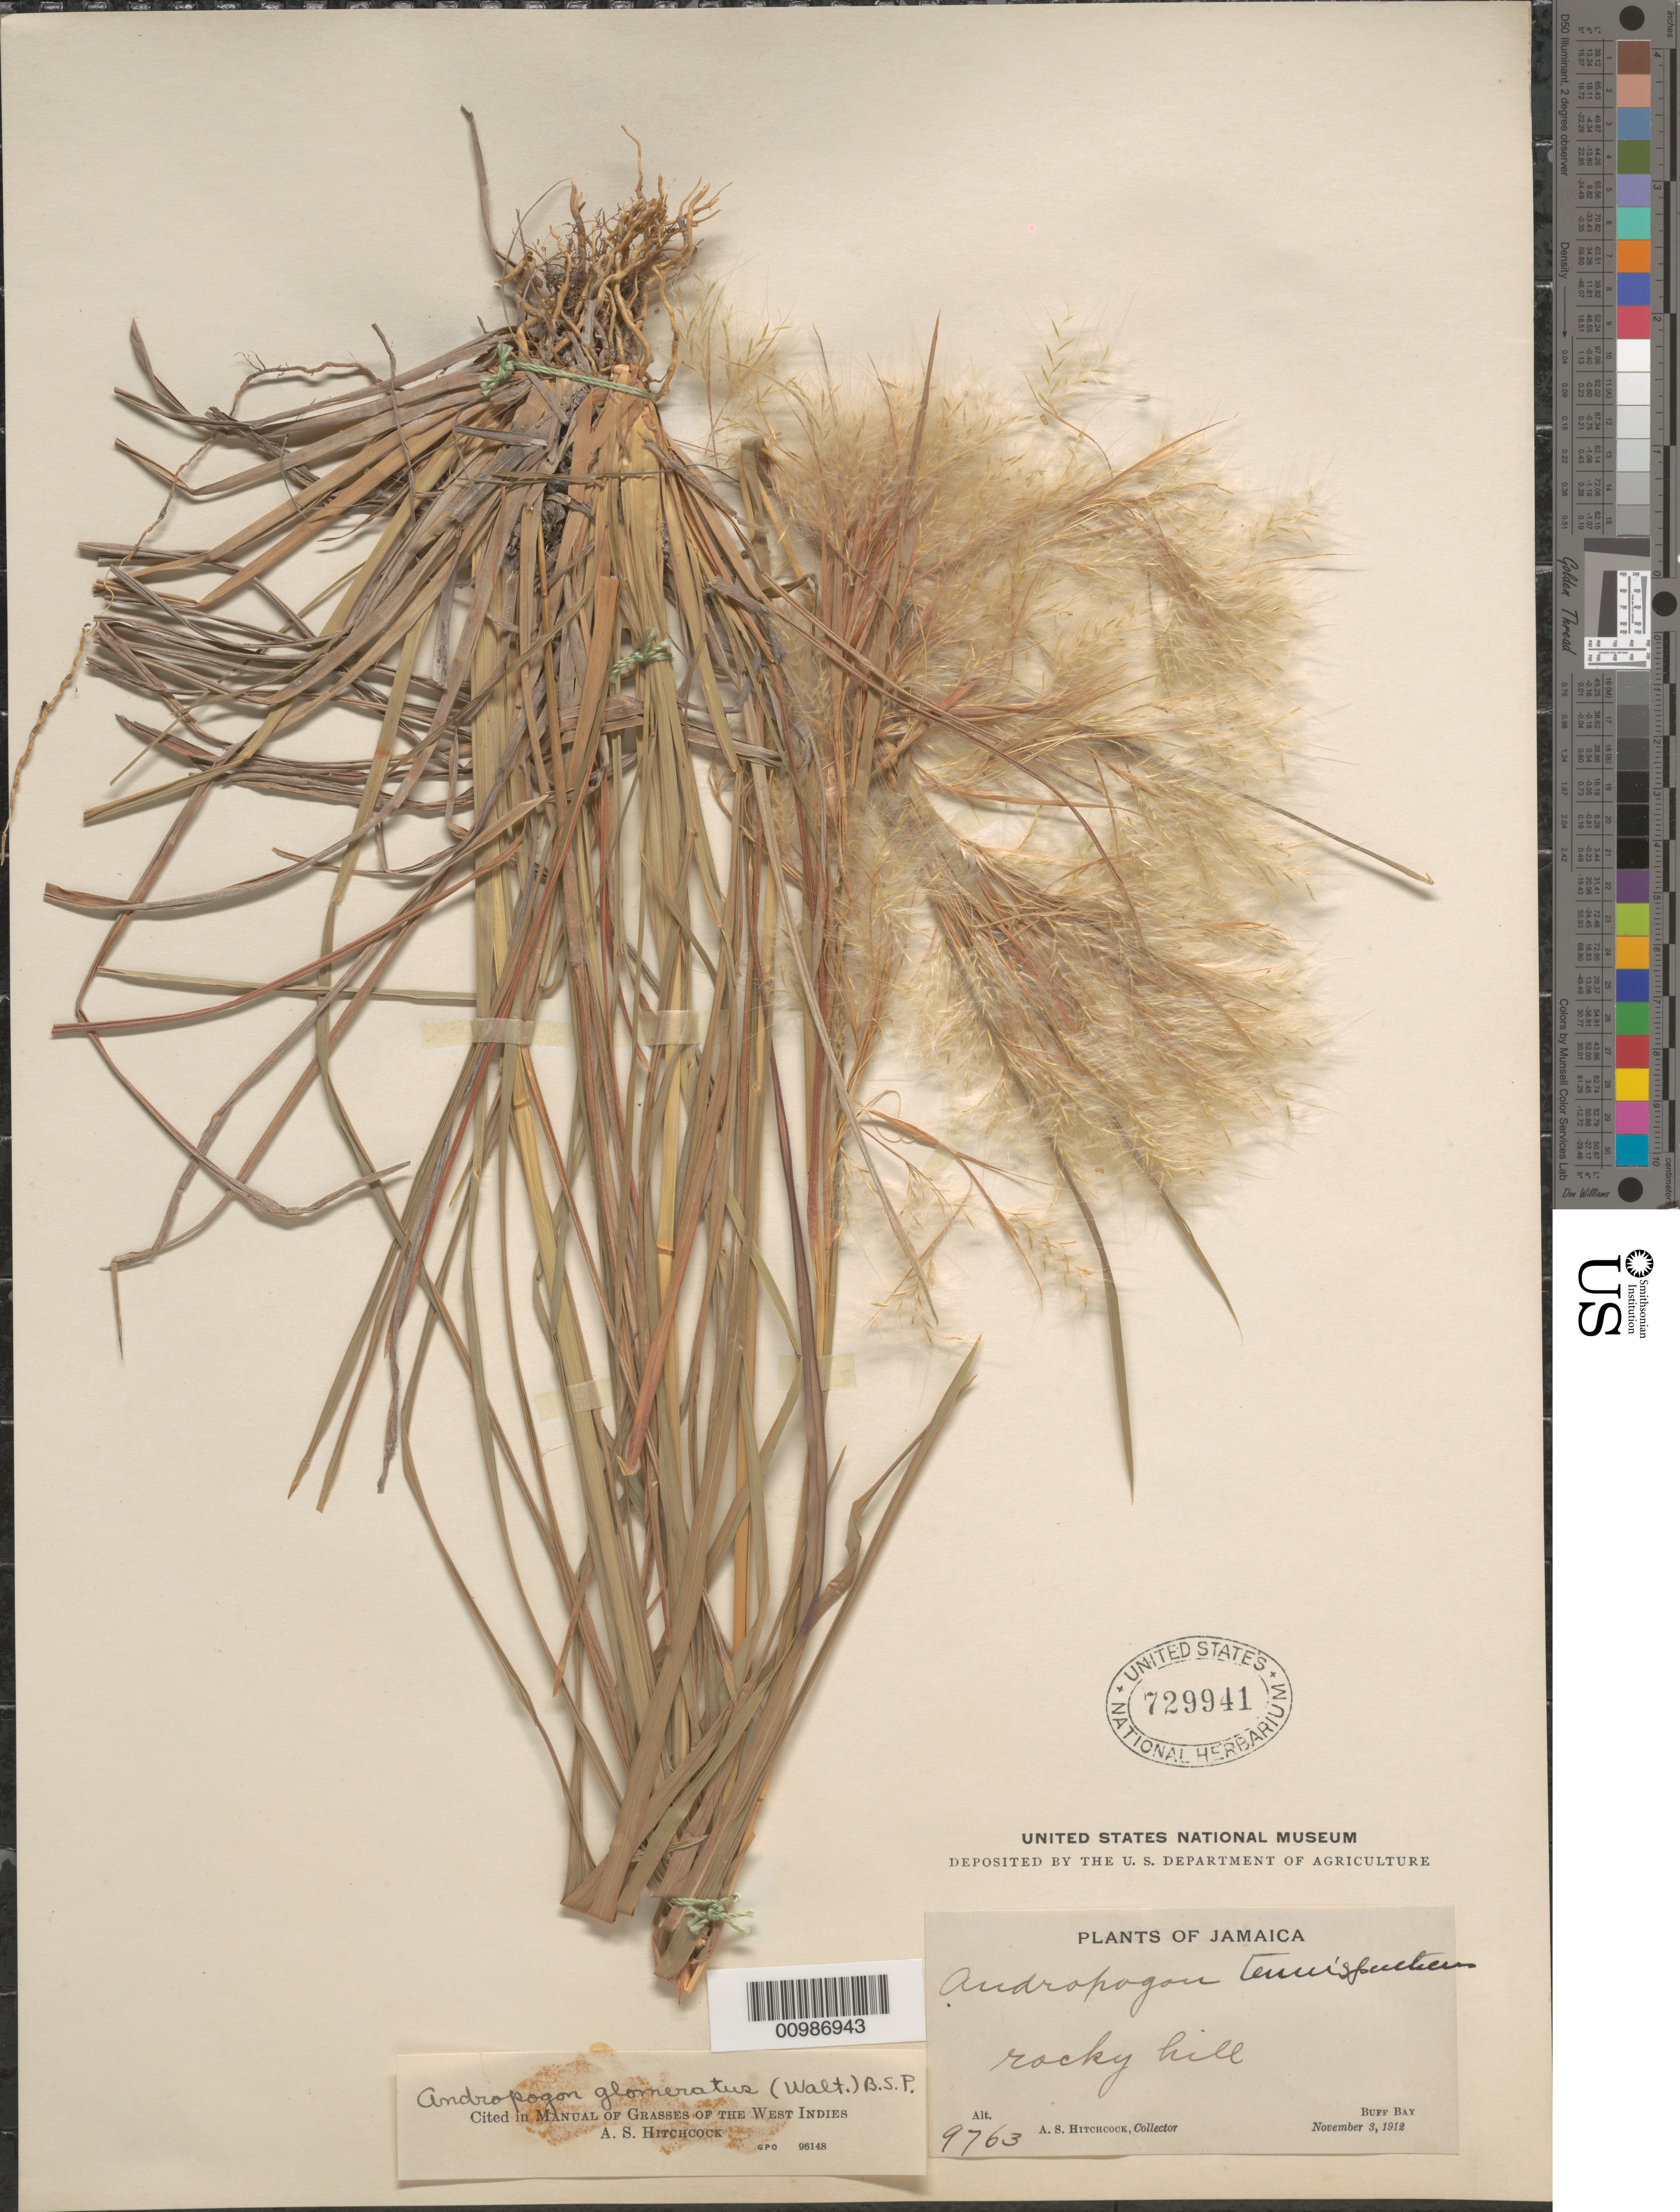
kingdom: Plantae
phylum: Tracheophyta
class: Liliopsida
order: Poales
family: Poaceae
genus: Andropogon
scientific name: Andropogon glomeratus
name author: (Walter) Britton, Stearns & Poggenb.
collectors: A. S. Hitchcock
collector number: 9763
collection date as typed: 03 Nov 1912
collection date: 1912-11-03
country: Jamaica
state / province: Portland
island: Jamaica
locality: Buff Bay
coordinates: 0 N, 0 E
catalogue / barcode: US 729941